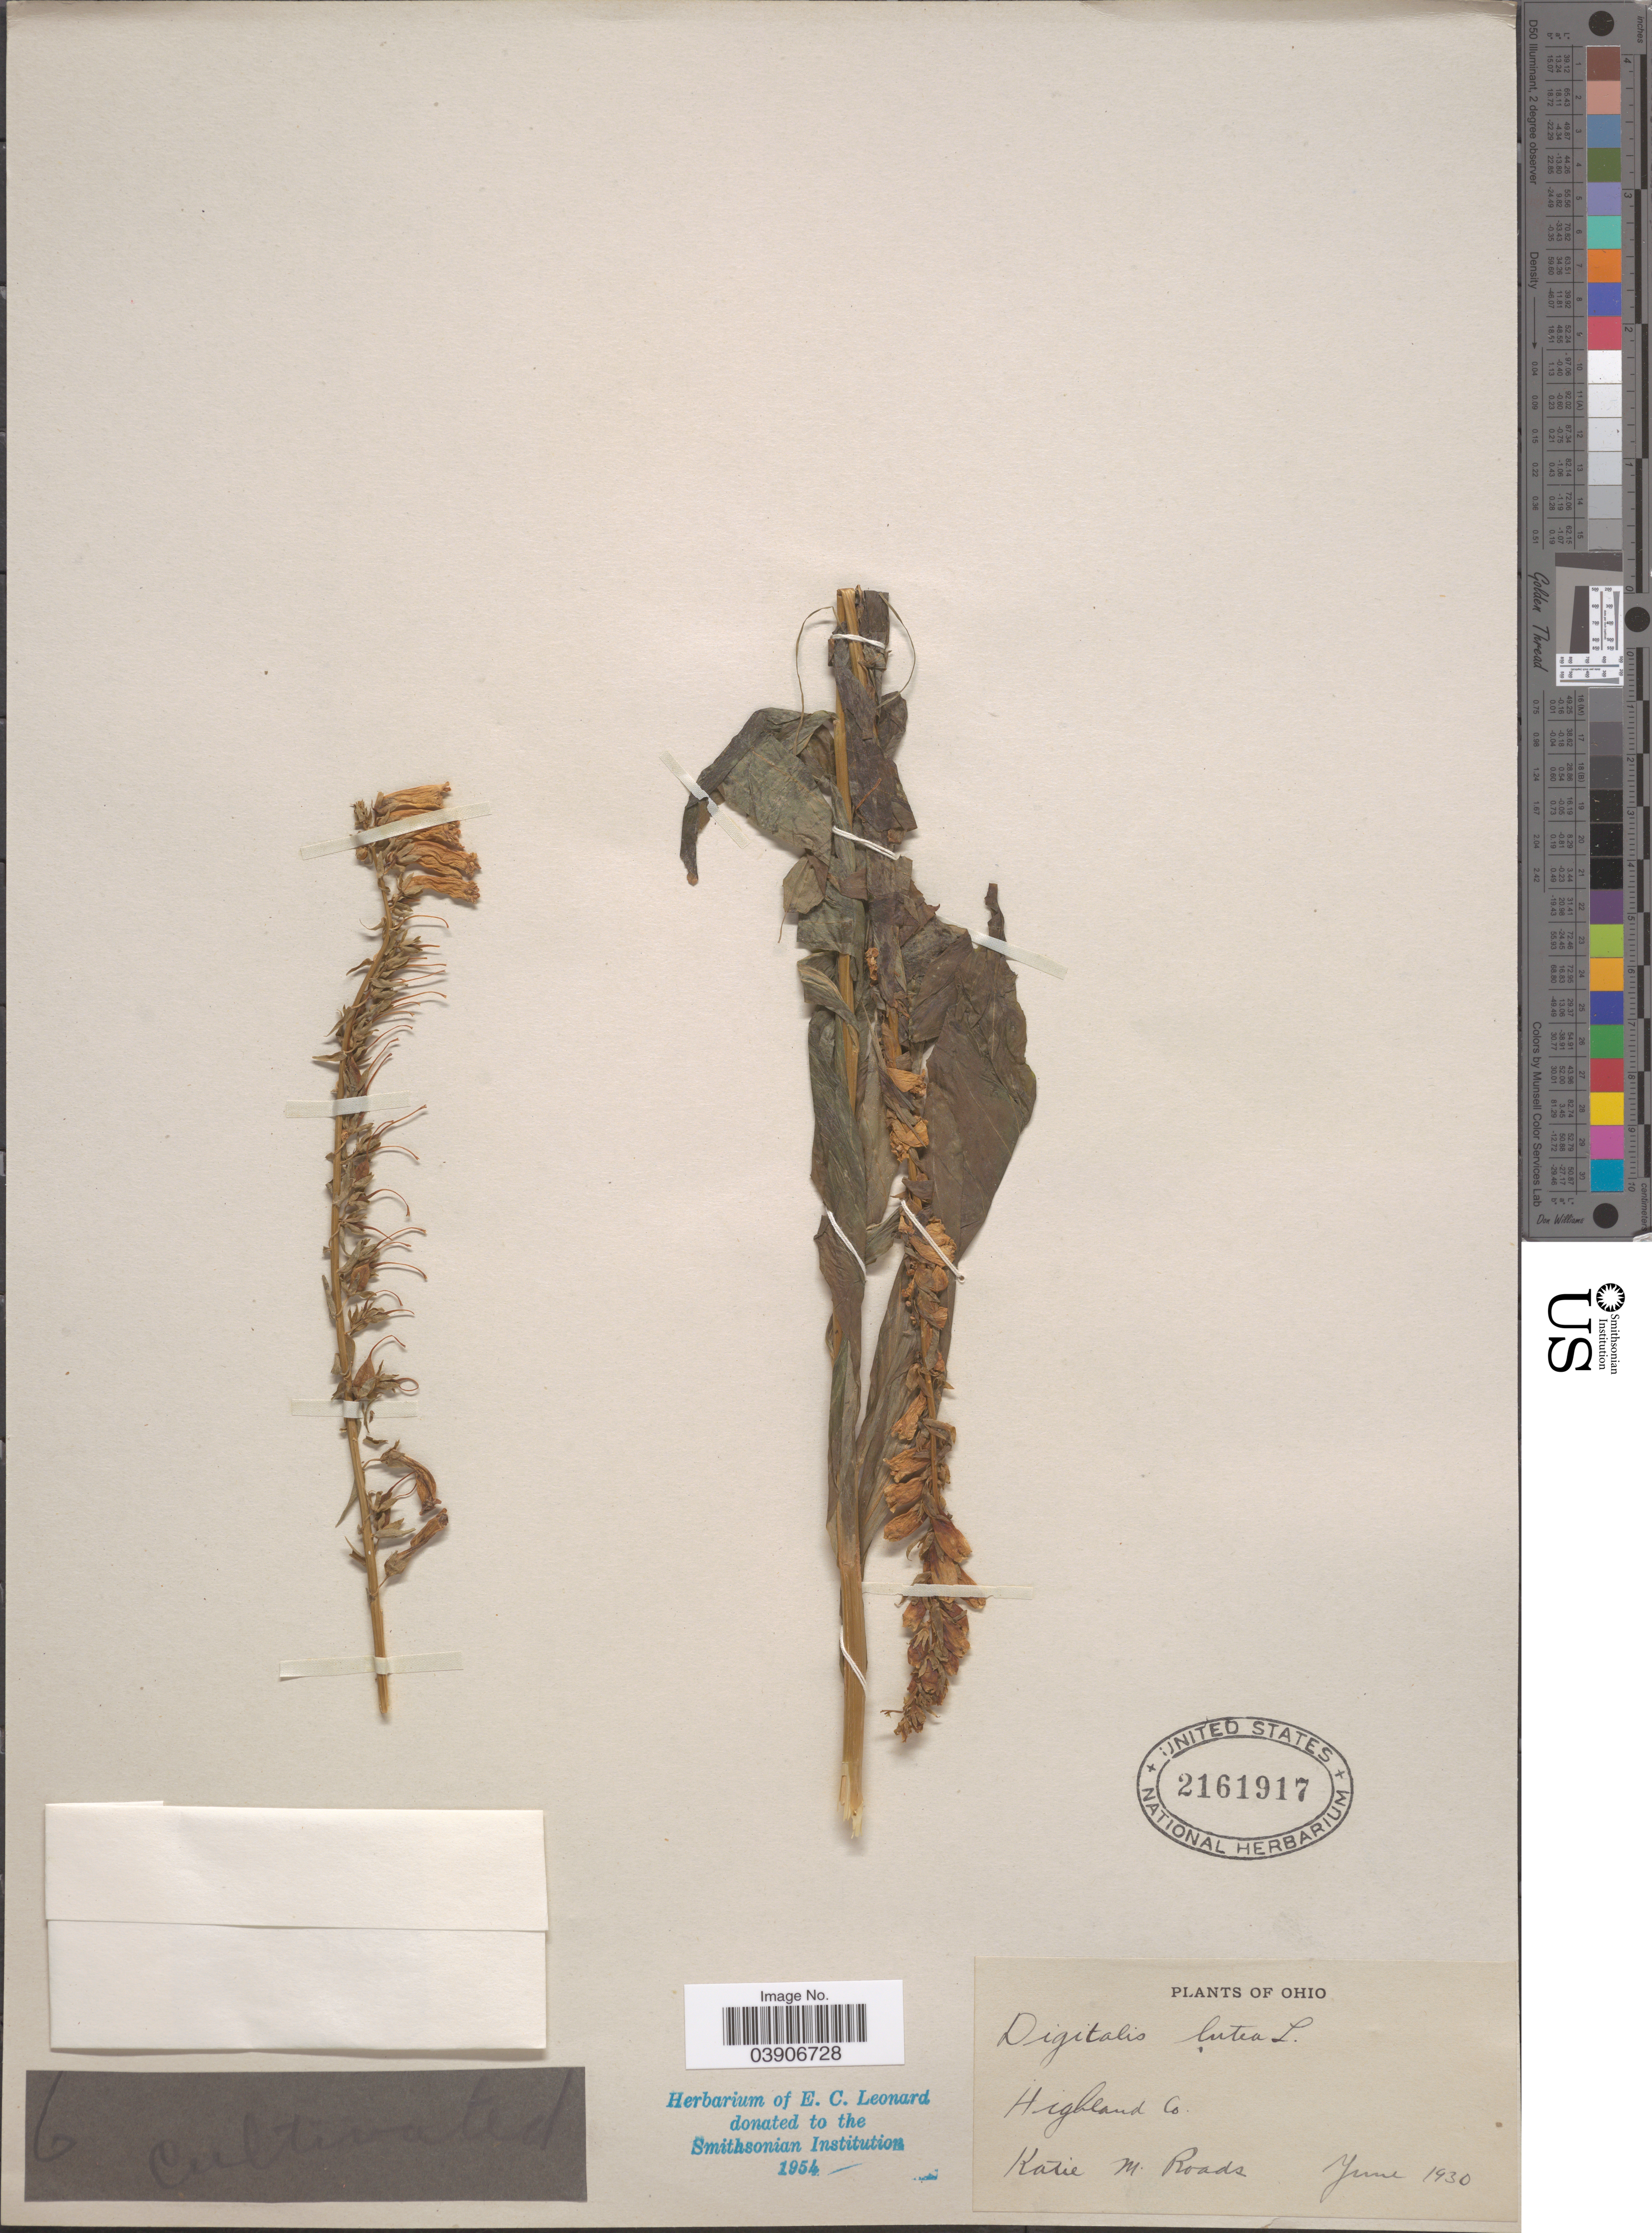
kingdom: Plantae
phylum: Tracheophyta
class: Magnoliopsida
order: Lamiales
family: Plantaginaceae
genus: Digitalis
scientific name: Digitalis lutea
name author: L.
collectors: K. Roads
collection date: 1930-06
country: United States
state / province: Ohio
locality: Highland Co.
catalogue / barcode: US 2161917